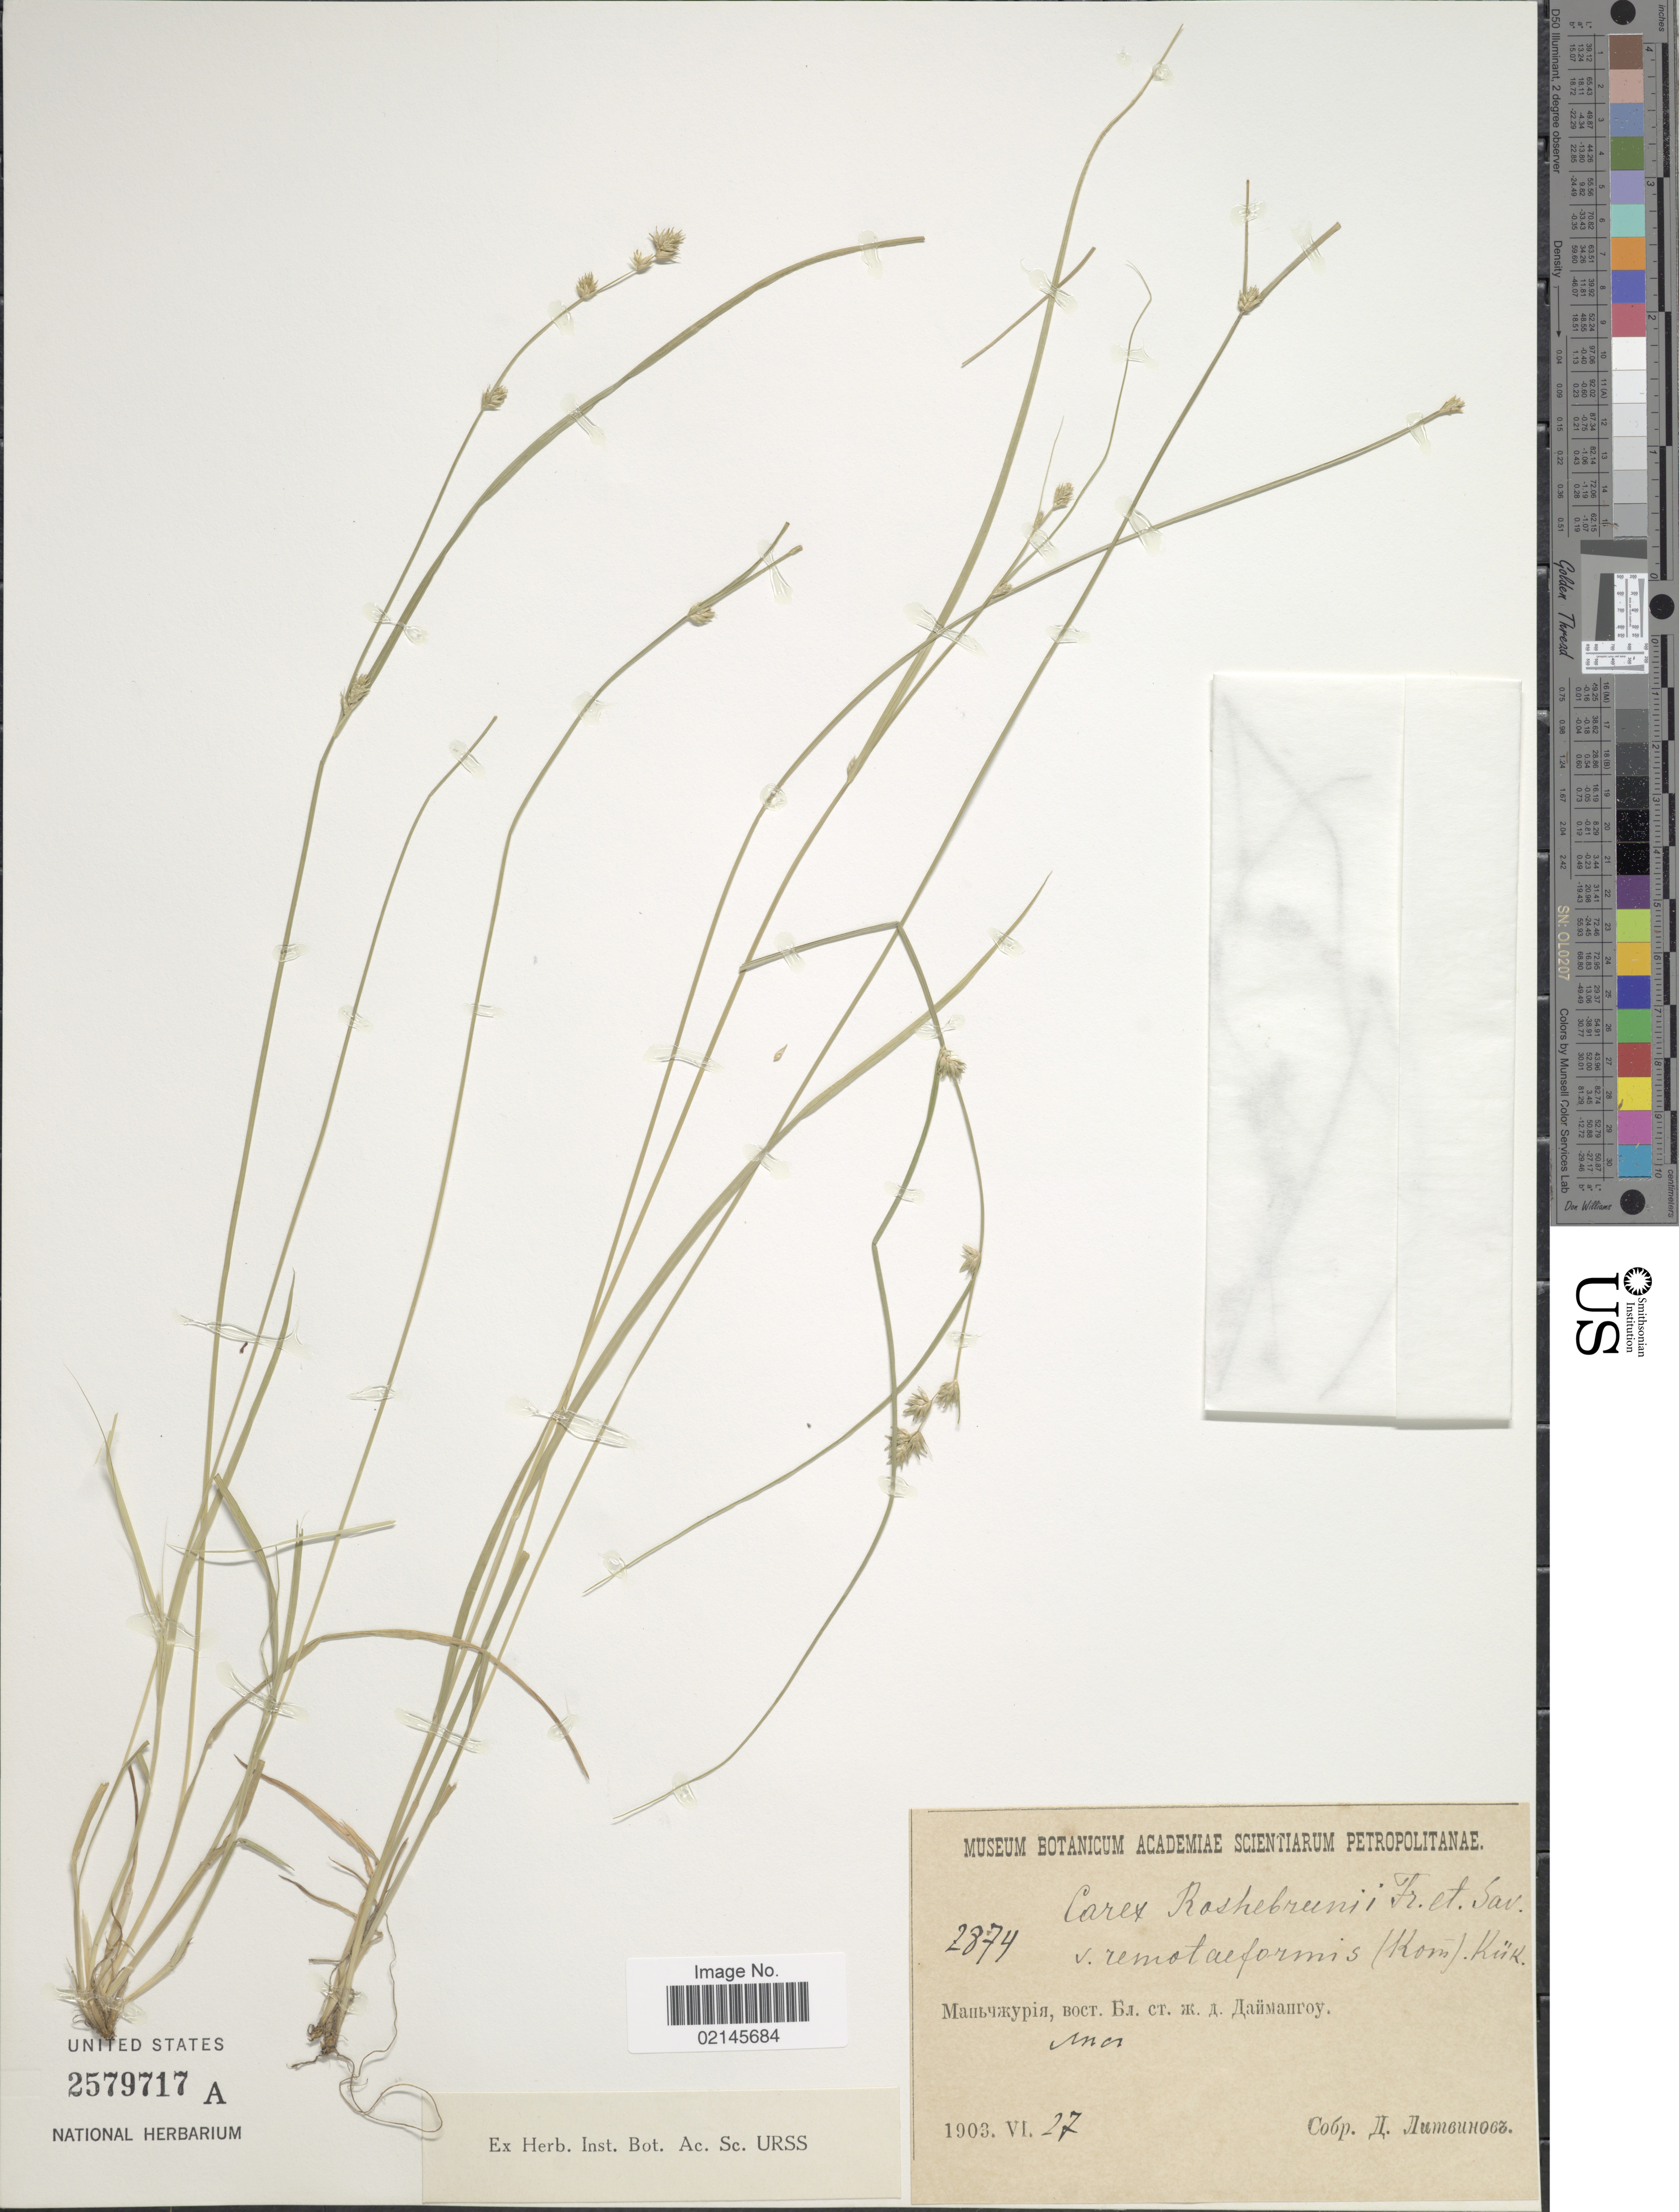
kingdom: Plantae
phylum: Tracheophyta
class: Liliopsida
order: Poales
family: Cyperaceae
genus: Carex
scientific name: Carex rochebrunii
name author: Franch. & Sav.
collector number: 2874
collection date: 1903-06-27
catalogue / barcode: US 2579717A